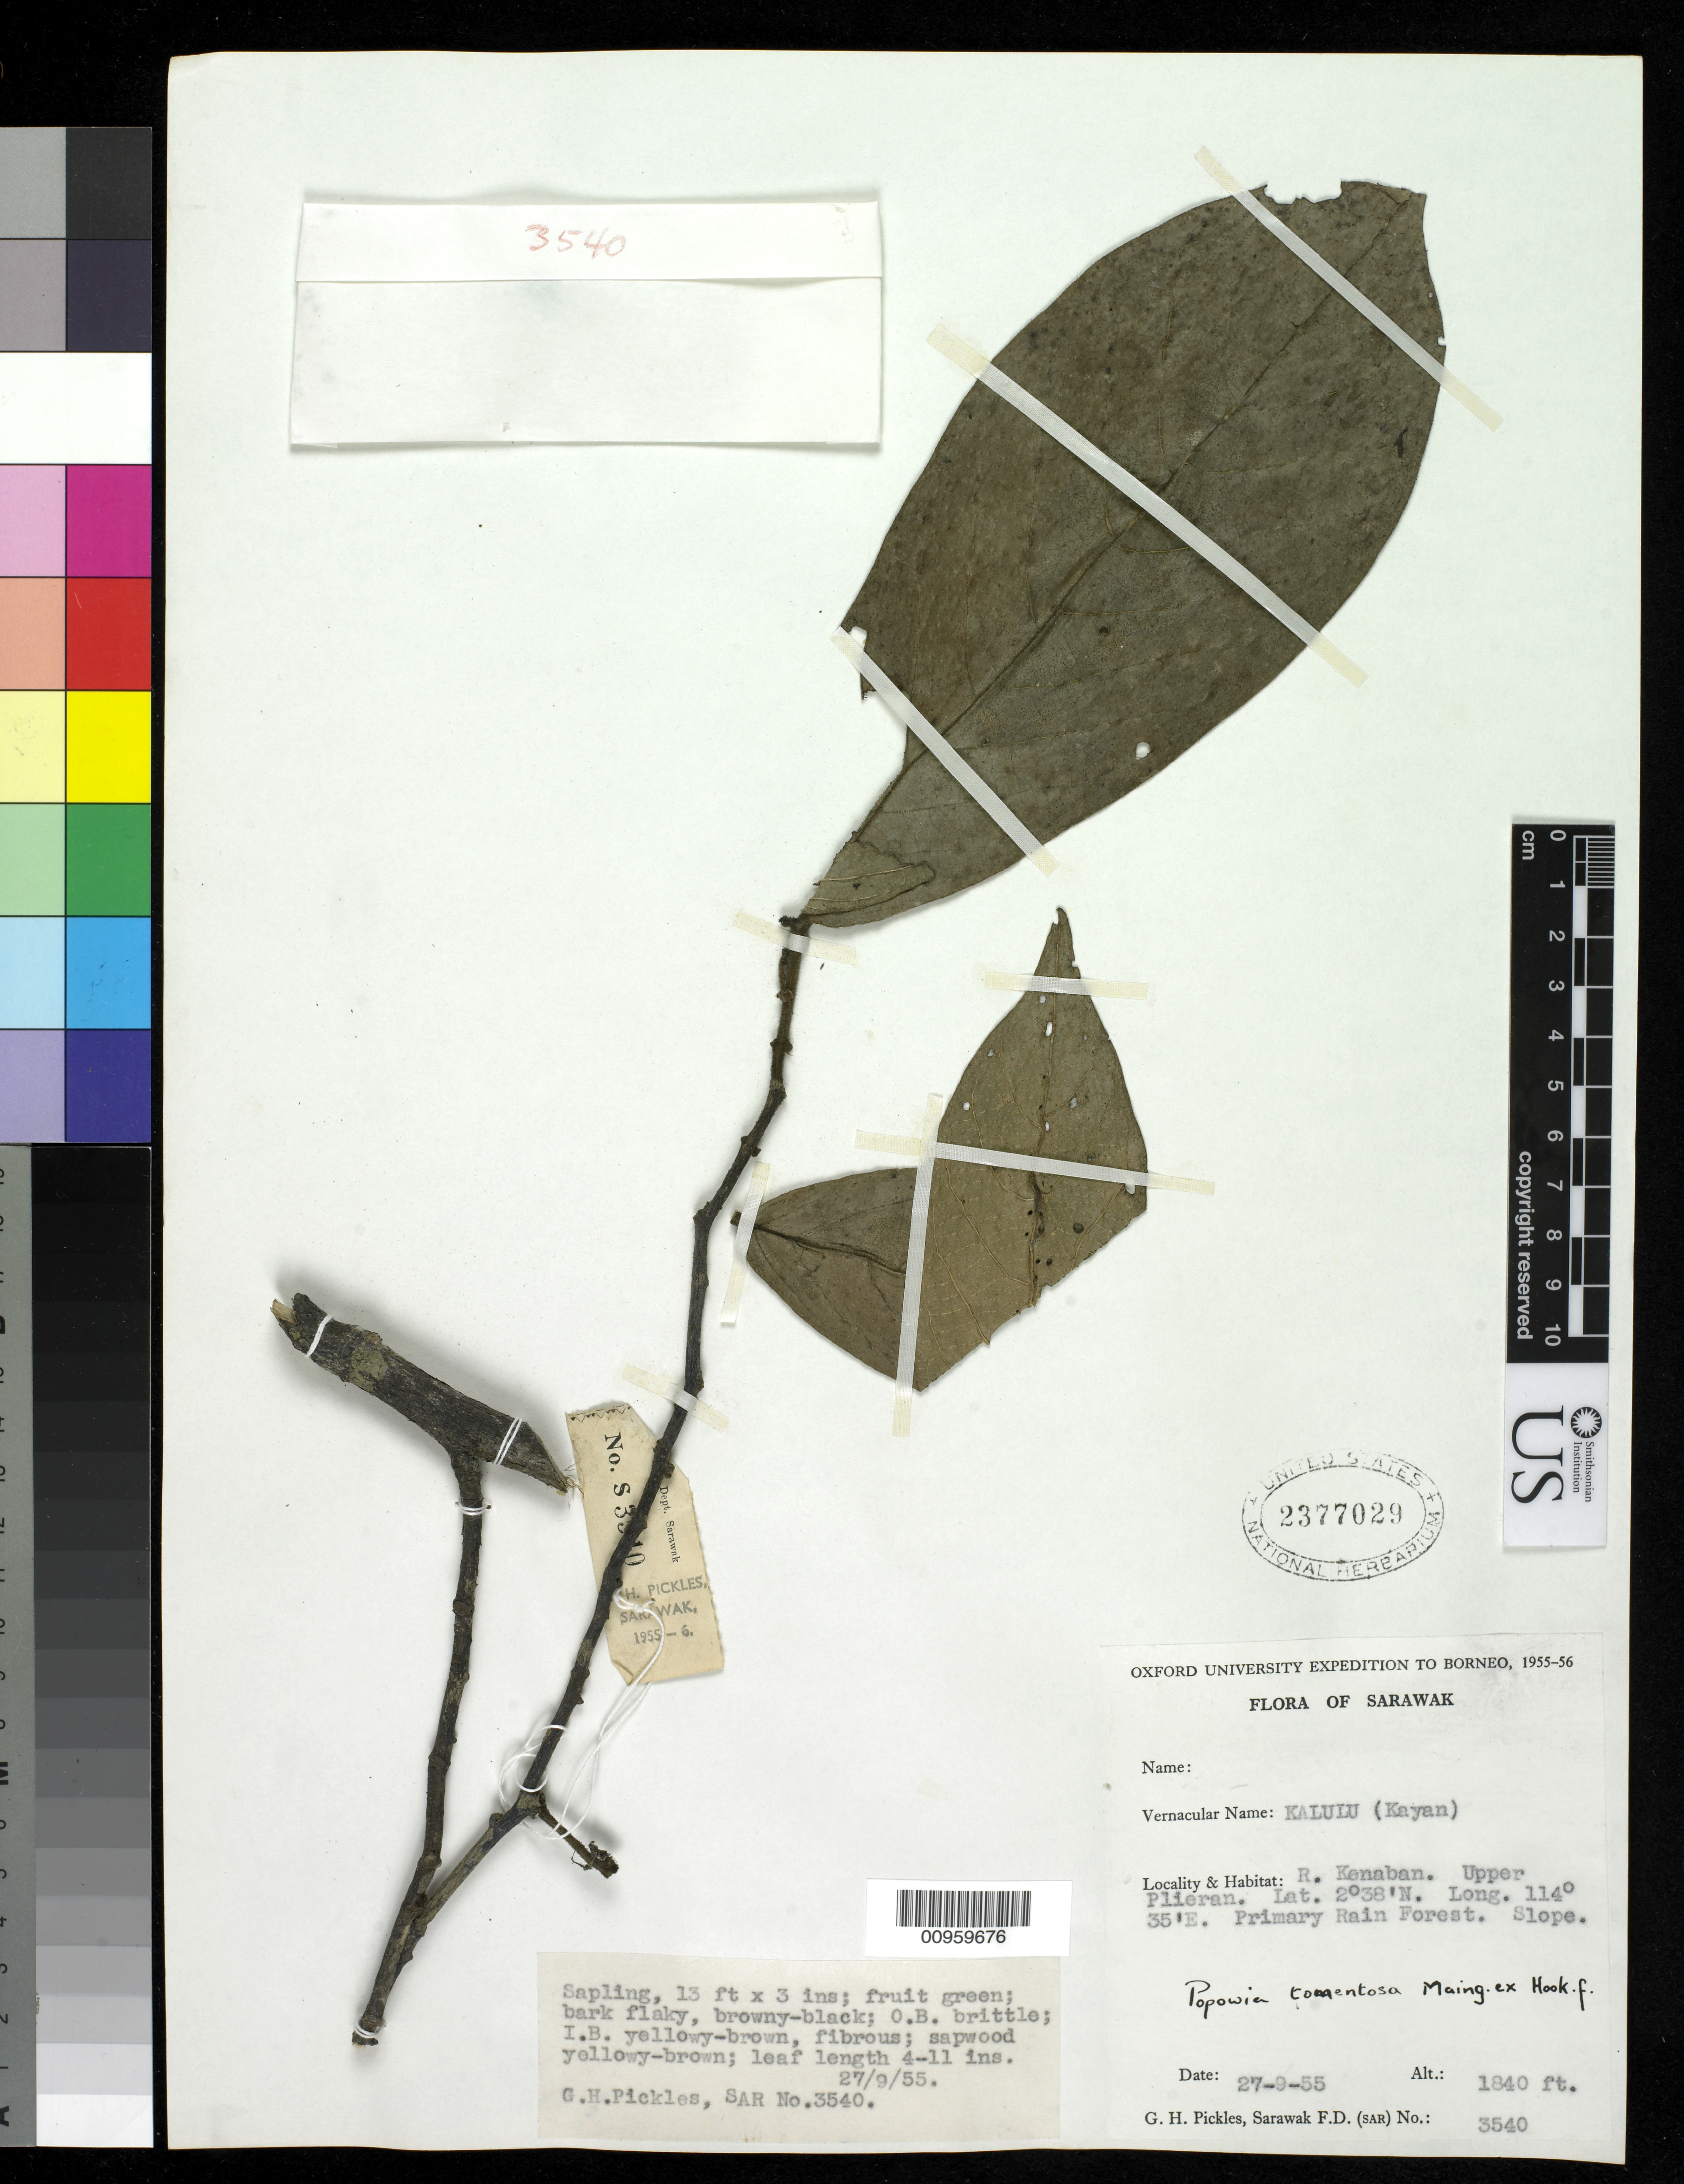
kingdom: Plantae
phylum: Tracheophyta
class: Magnoliopsida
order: Magnoliales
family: Annonaceae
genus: Popowia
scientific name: Popowia tomentosa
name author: Maingay ex Hook. f. & Thomson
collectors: G. Pickles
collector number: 3540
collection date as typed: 27 Sep 1955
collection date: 1955-09-27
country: Malaysia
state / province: Sarawak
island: Borneo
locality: R. Kenaban, Upper Plieran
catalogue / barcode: US 2377029